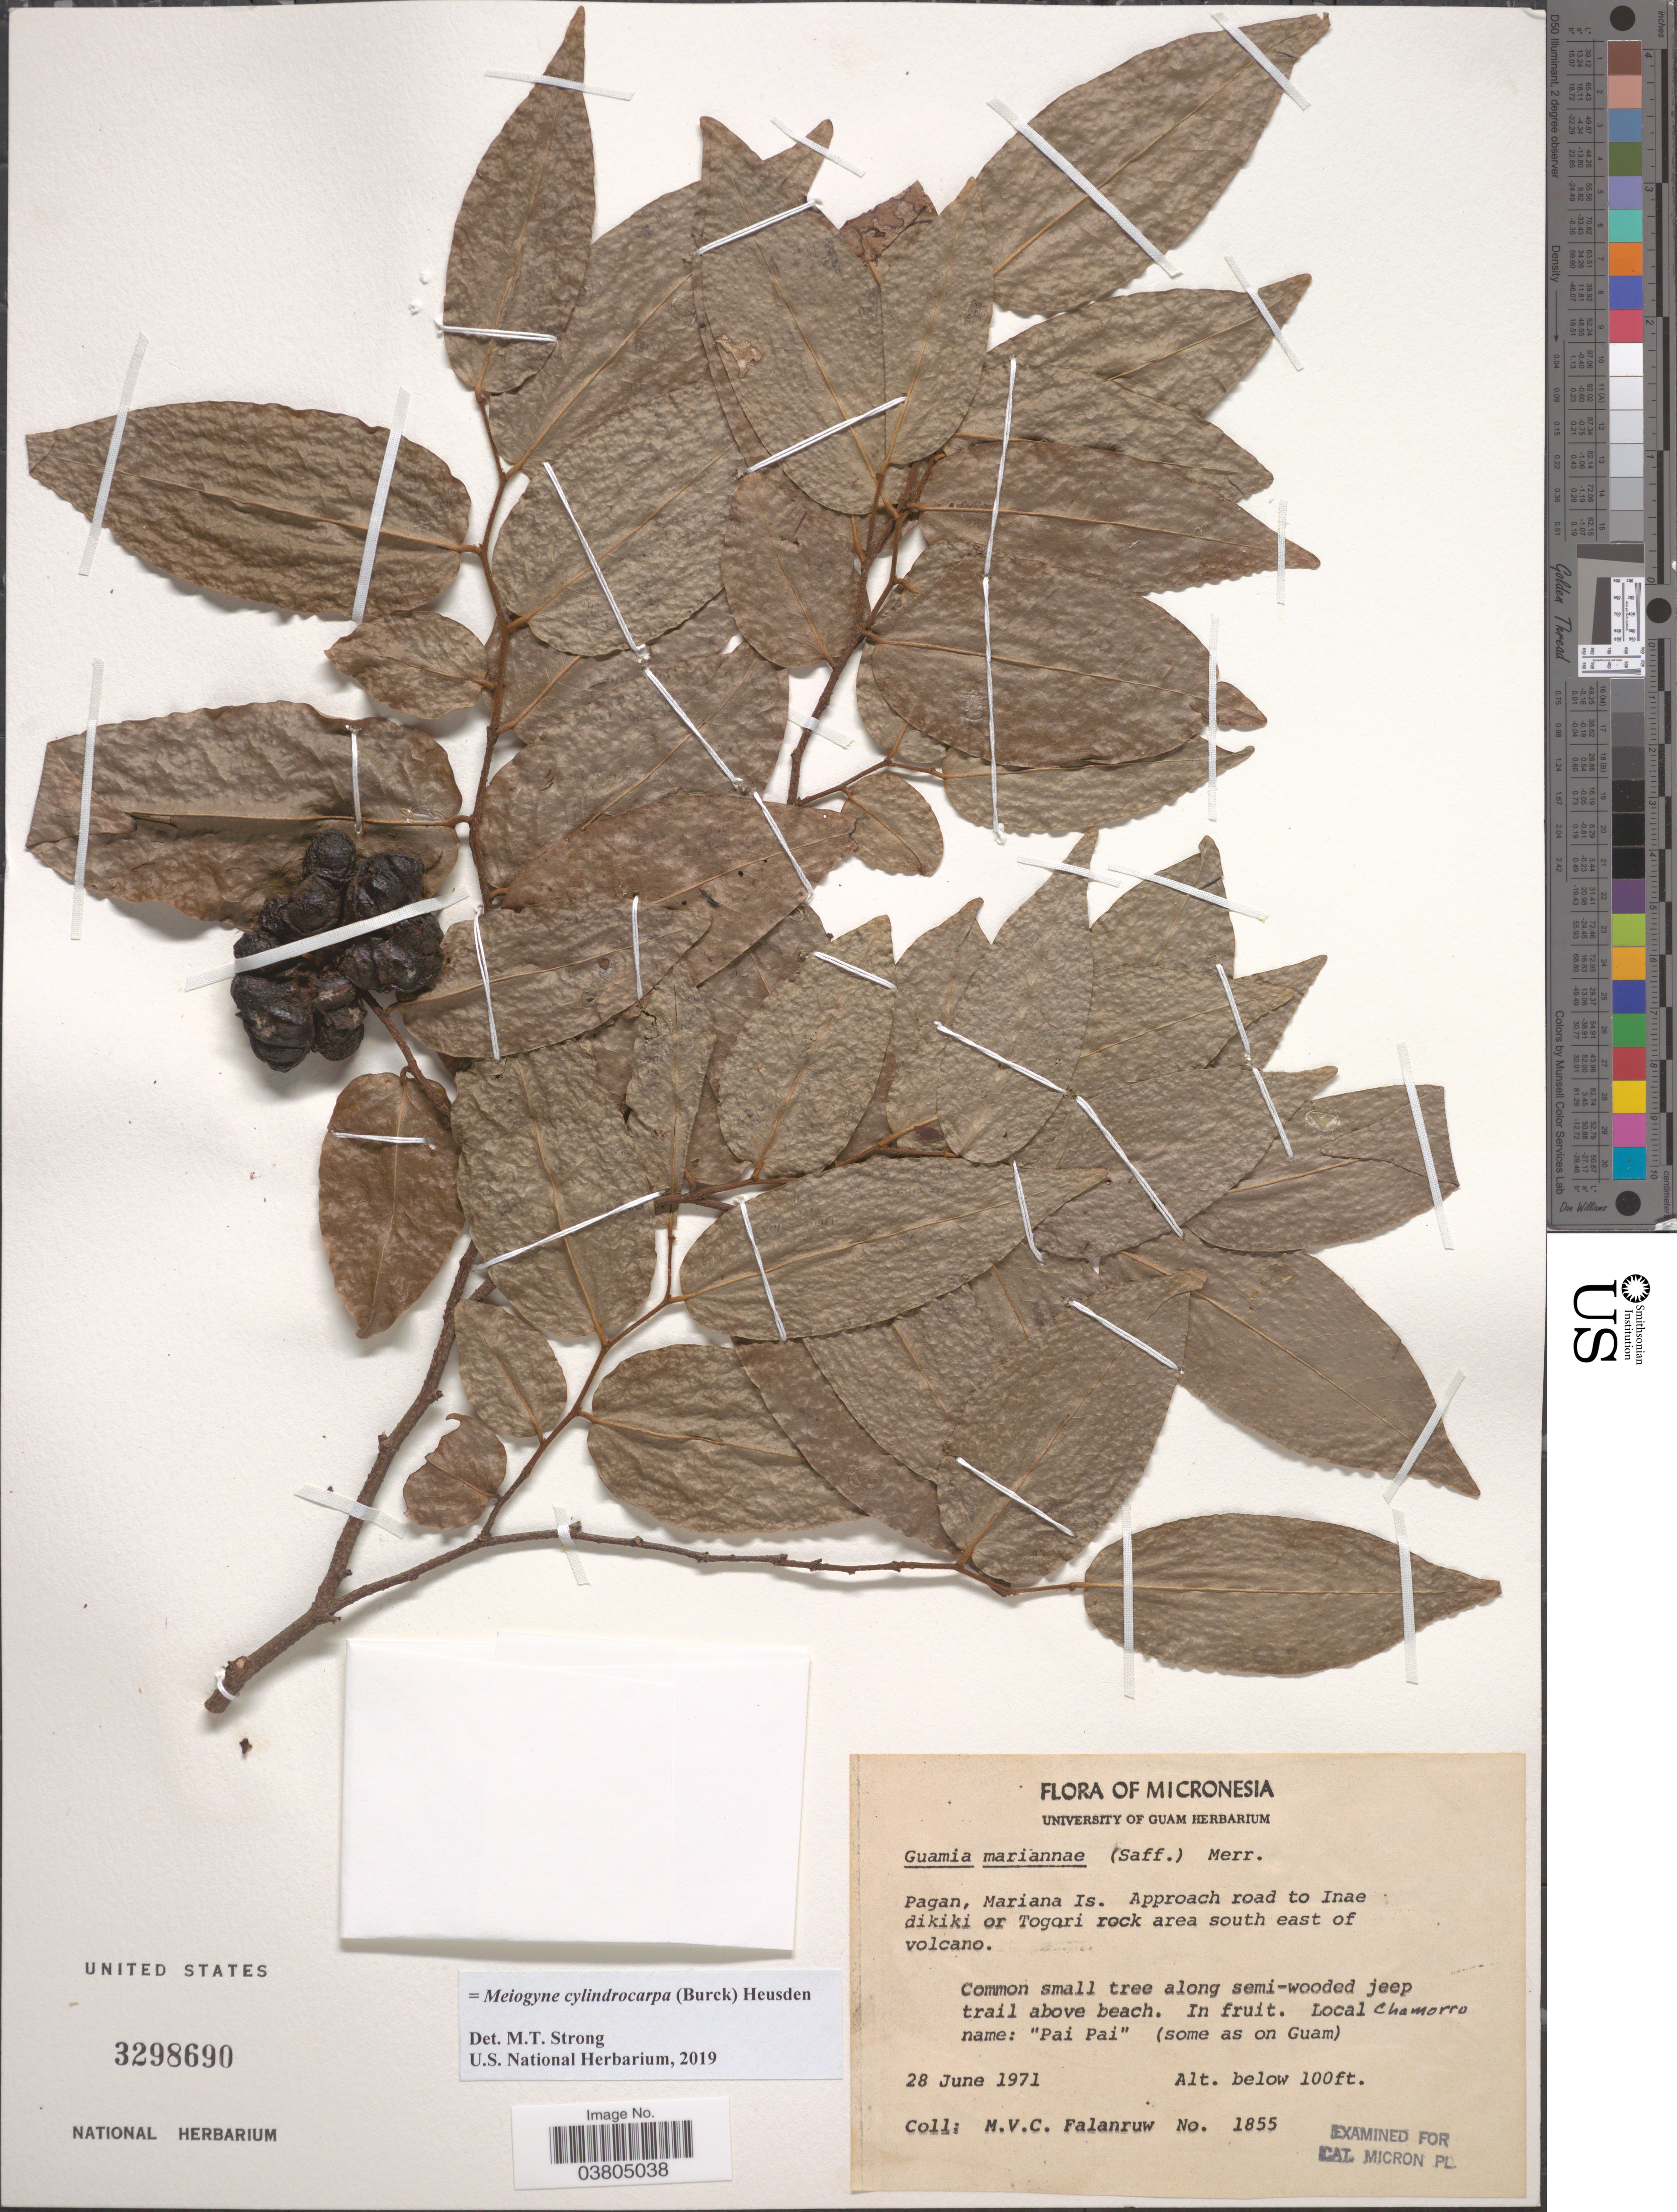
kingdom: Plantae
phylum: Tracheophyta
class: Magnoliopsida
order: Magnoliales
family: Annonaceae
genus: Meiogyne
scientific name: Meiogyne cylindrocarpa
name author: (Burck) Van Huesden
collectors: M. V. Falanruw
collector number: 1855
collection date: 1971-06-28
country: Northern Mariana Islands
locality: Micronesia. Pagan, Mariana Is. Approach road to Inae dikiki or Togori rock area southeast of volcano. Along semi-wooded jeep trail above beach.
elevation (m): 30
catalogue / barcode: US 3298690